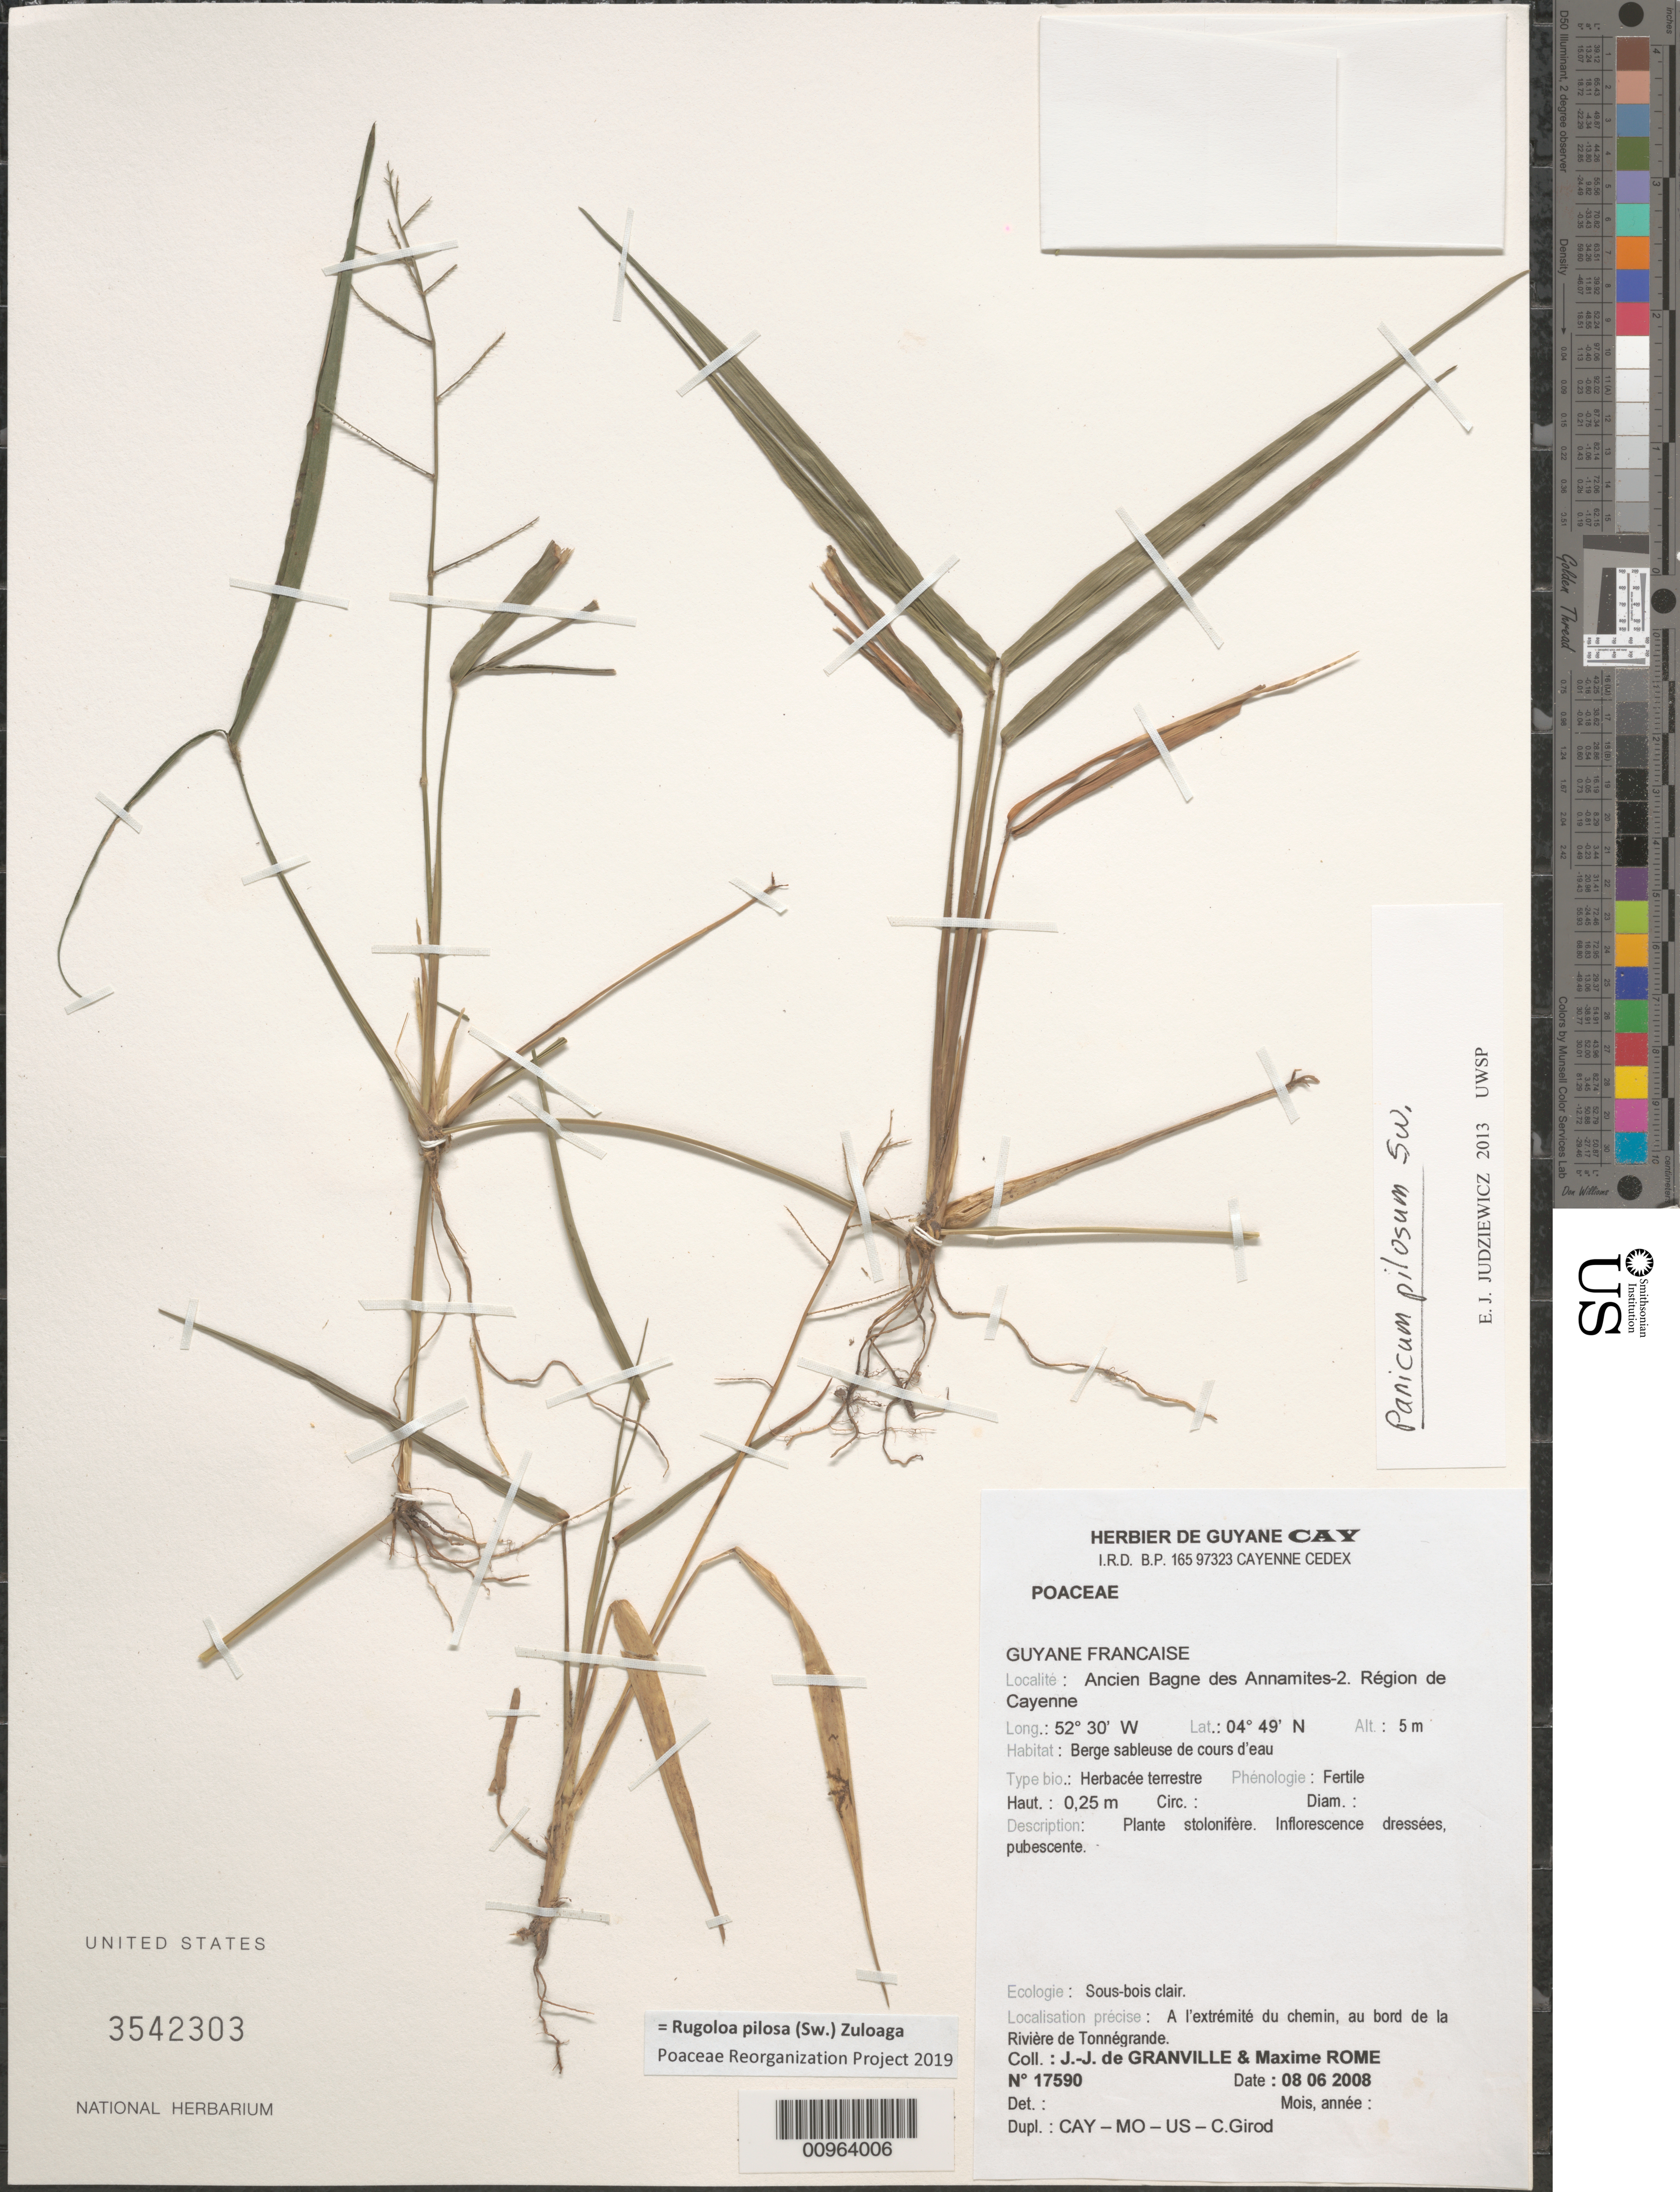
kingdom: Plantae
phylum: Tracheophyta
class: Liliopsida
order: Poales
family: Poaceae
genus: Panicum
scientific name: Panicum pilosum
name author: Sw.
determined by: Judziewicz, E. J.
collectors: J.-J. de Granville & M. Rome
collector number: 17590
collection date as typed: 8-Jun-08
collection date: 2008-06-08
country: French Guiana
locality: Ancien Bagne des Annamites-2. Region de Cayenne. A l'extremite du chemin, au bord de la Riviere de Tonnégrande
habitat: Berge sableuse de cours d'eau. Sous-bois clair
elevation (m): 5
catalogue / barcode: US 3542303